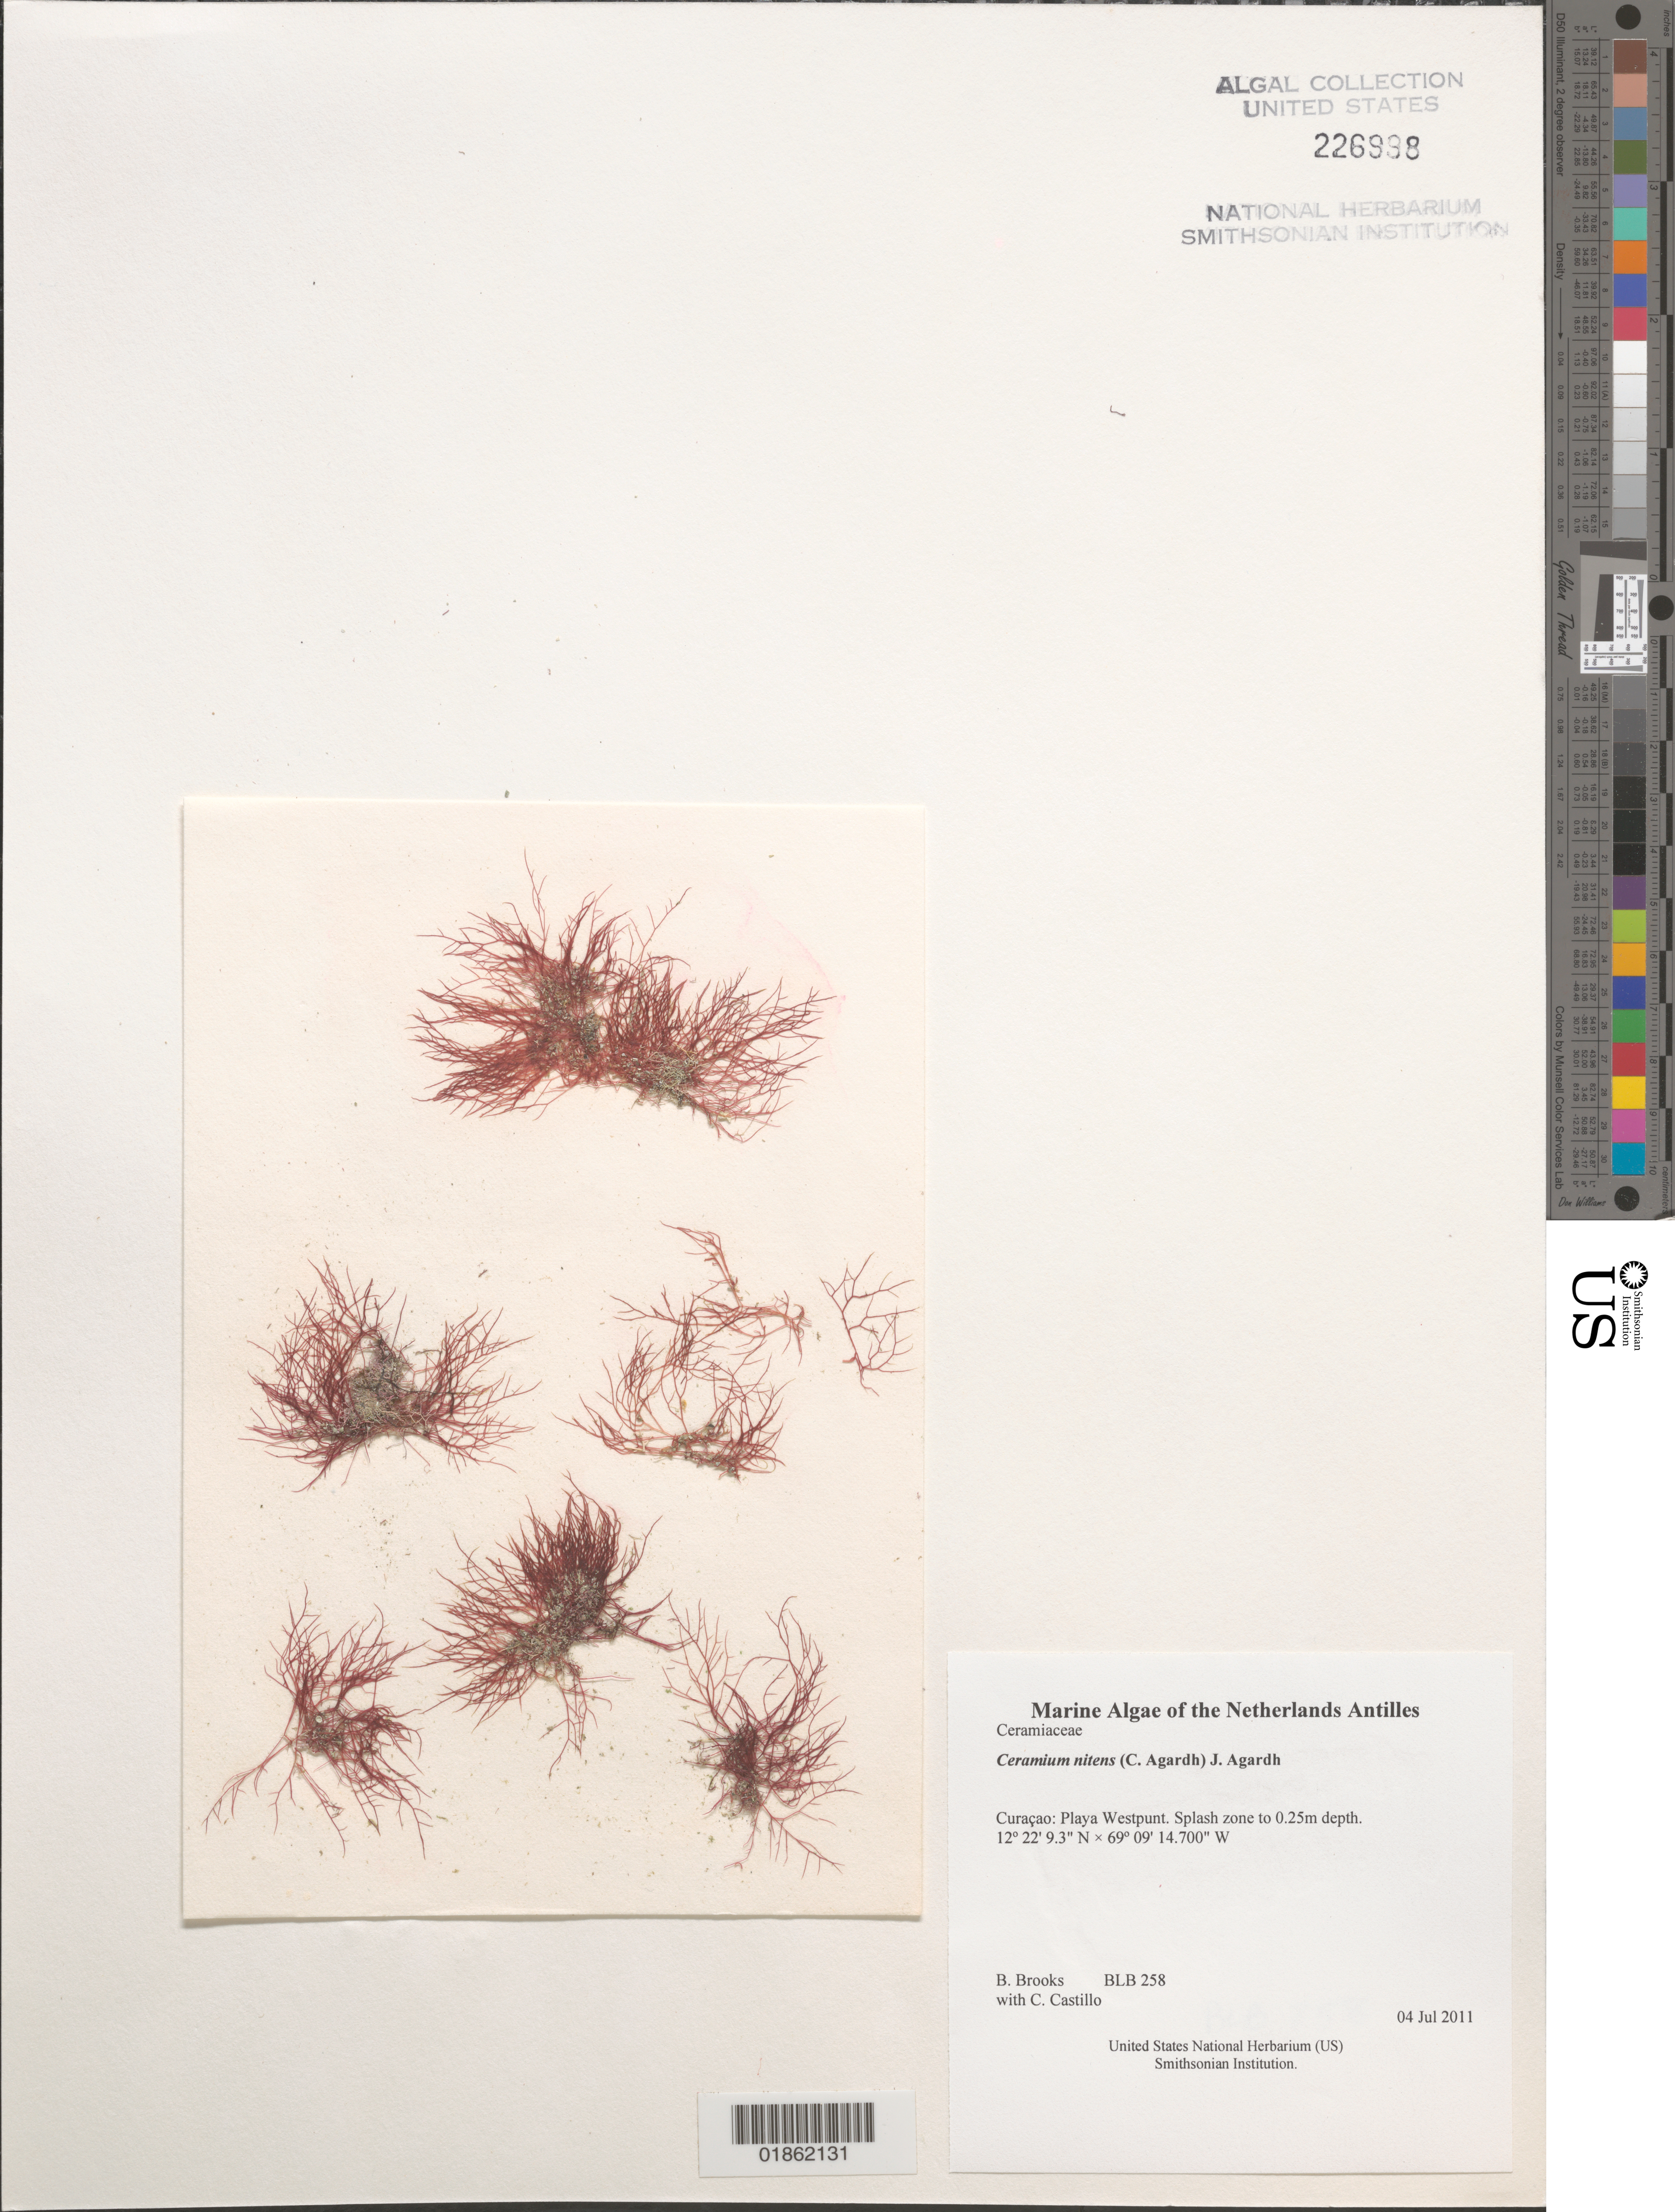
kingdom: Plantae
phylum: Rhodophyta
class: Florideophyceae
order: Ceramiales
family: Ceramiaceae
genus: Ceramium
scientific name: Ceramium nitens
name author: (C. Agardh) J. Agardh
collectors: B. Brooks & C. Castillo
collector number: BLB 258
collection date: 2011-07-04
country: Curaçao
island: Curaçao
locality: Playa Westpunt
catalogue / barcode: US 226998